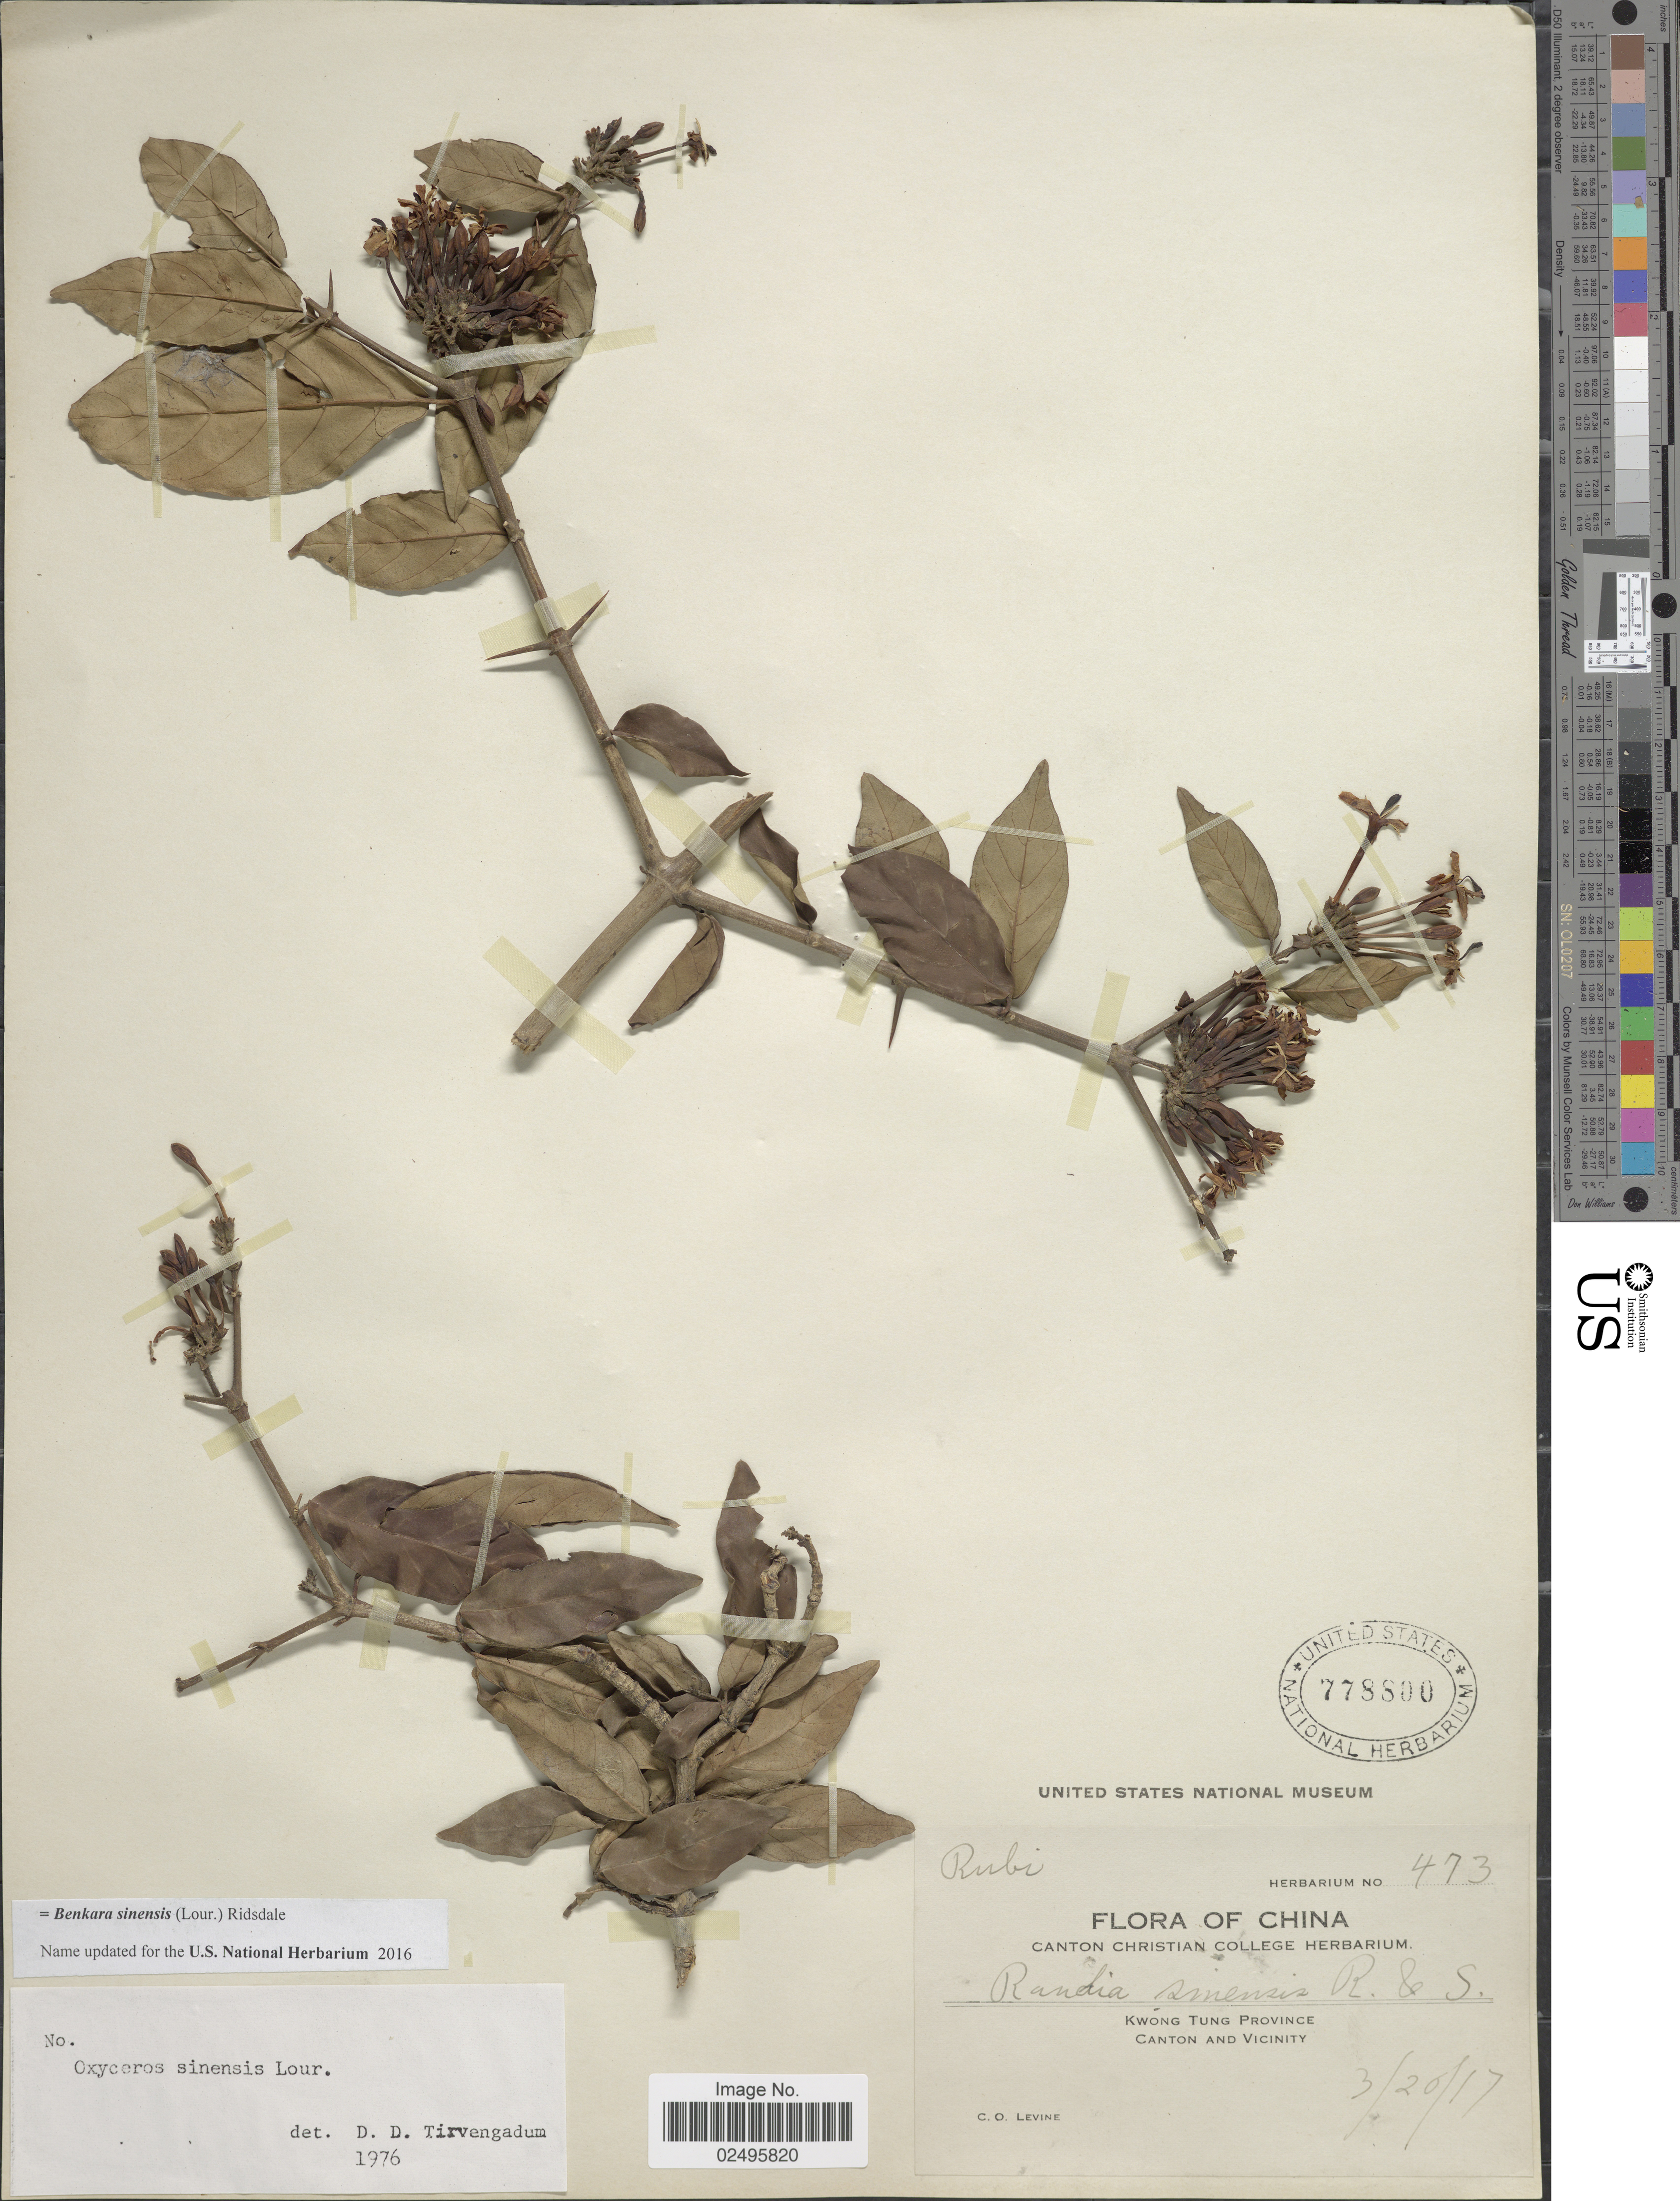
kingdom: Plantae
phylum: Tracheophyta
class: Magnoliopsida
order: Gentianales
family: Rubiaceae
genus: Oxyceros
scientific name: Oxyceros sinensis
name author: Lour.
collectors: C. O. Levine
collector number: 473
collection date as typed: Transcribed d/m/y: 20/3/17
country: China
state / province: Guangdong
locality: Kwong Tung Province, Canton and Vicinity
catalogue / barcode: US 778800